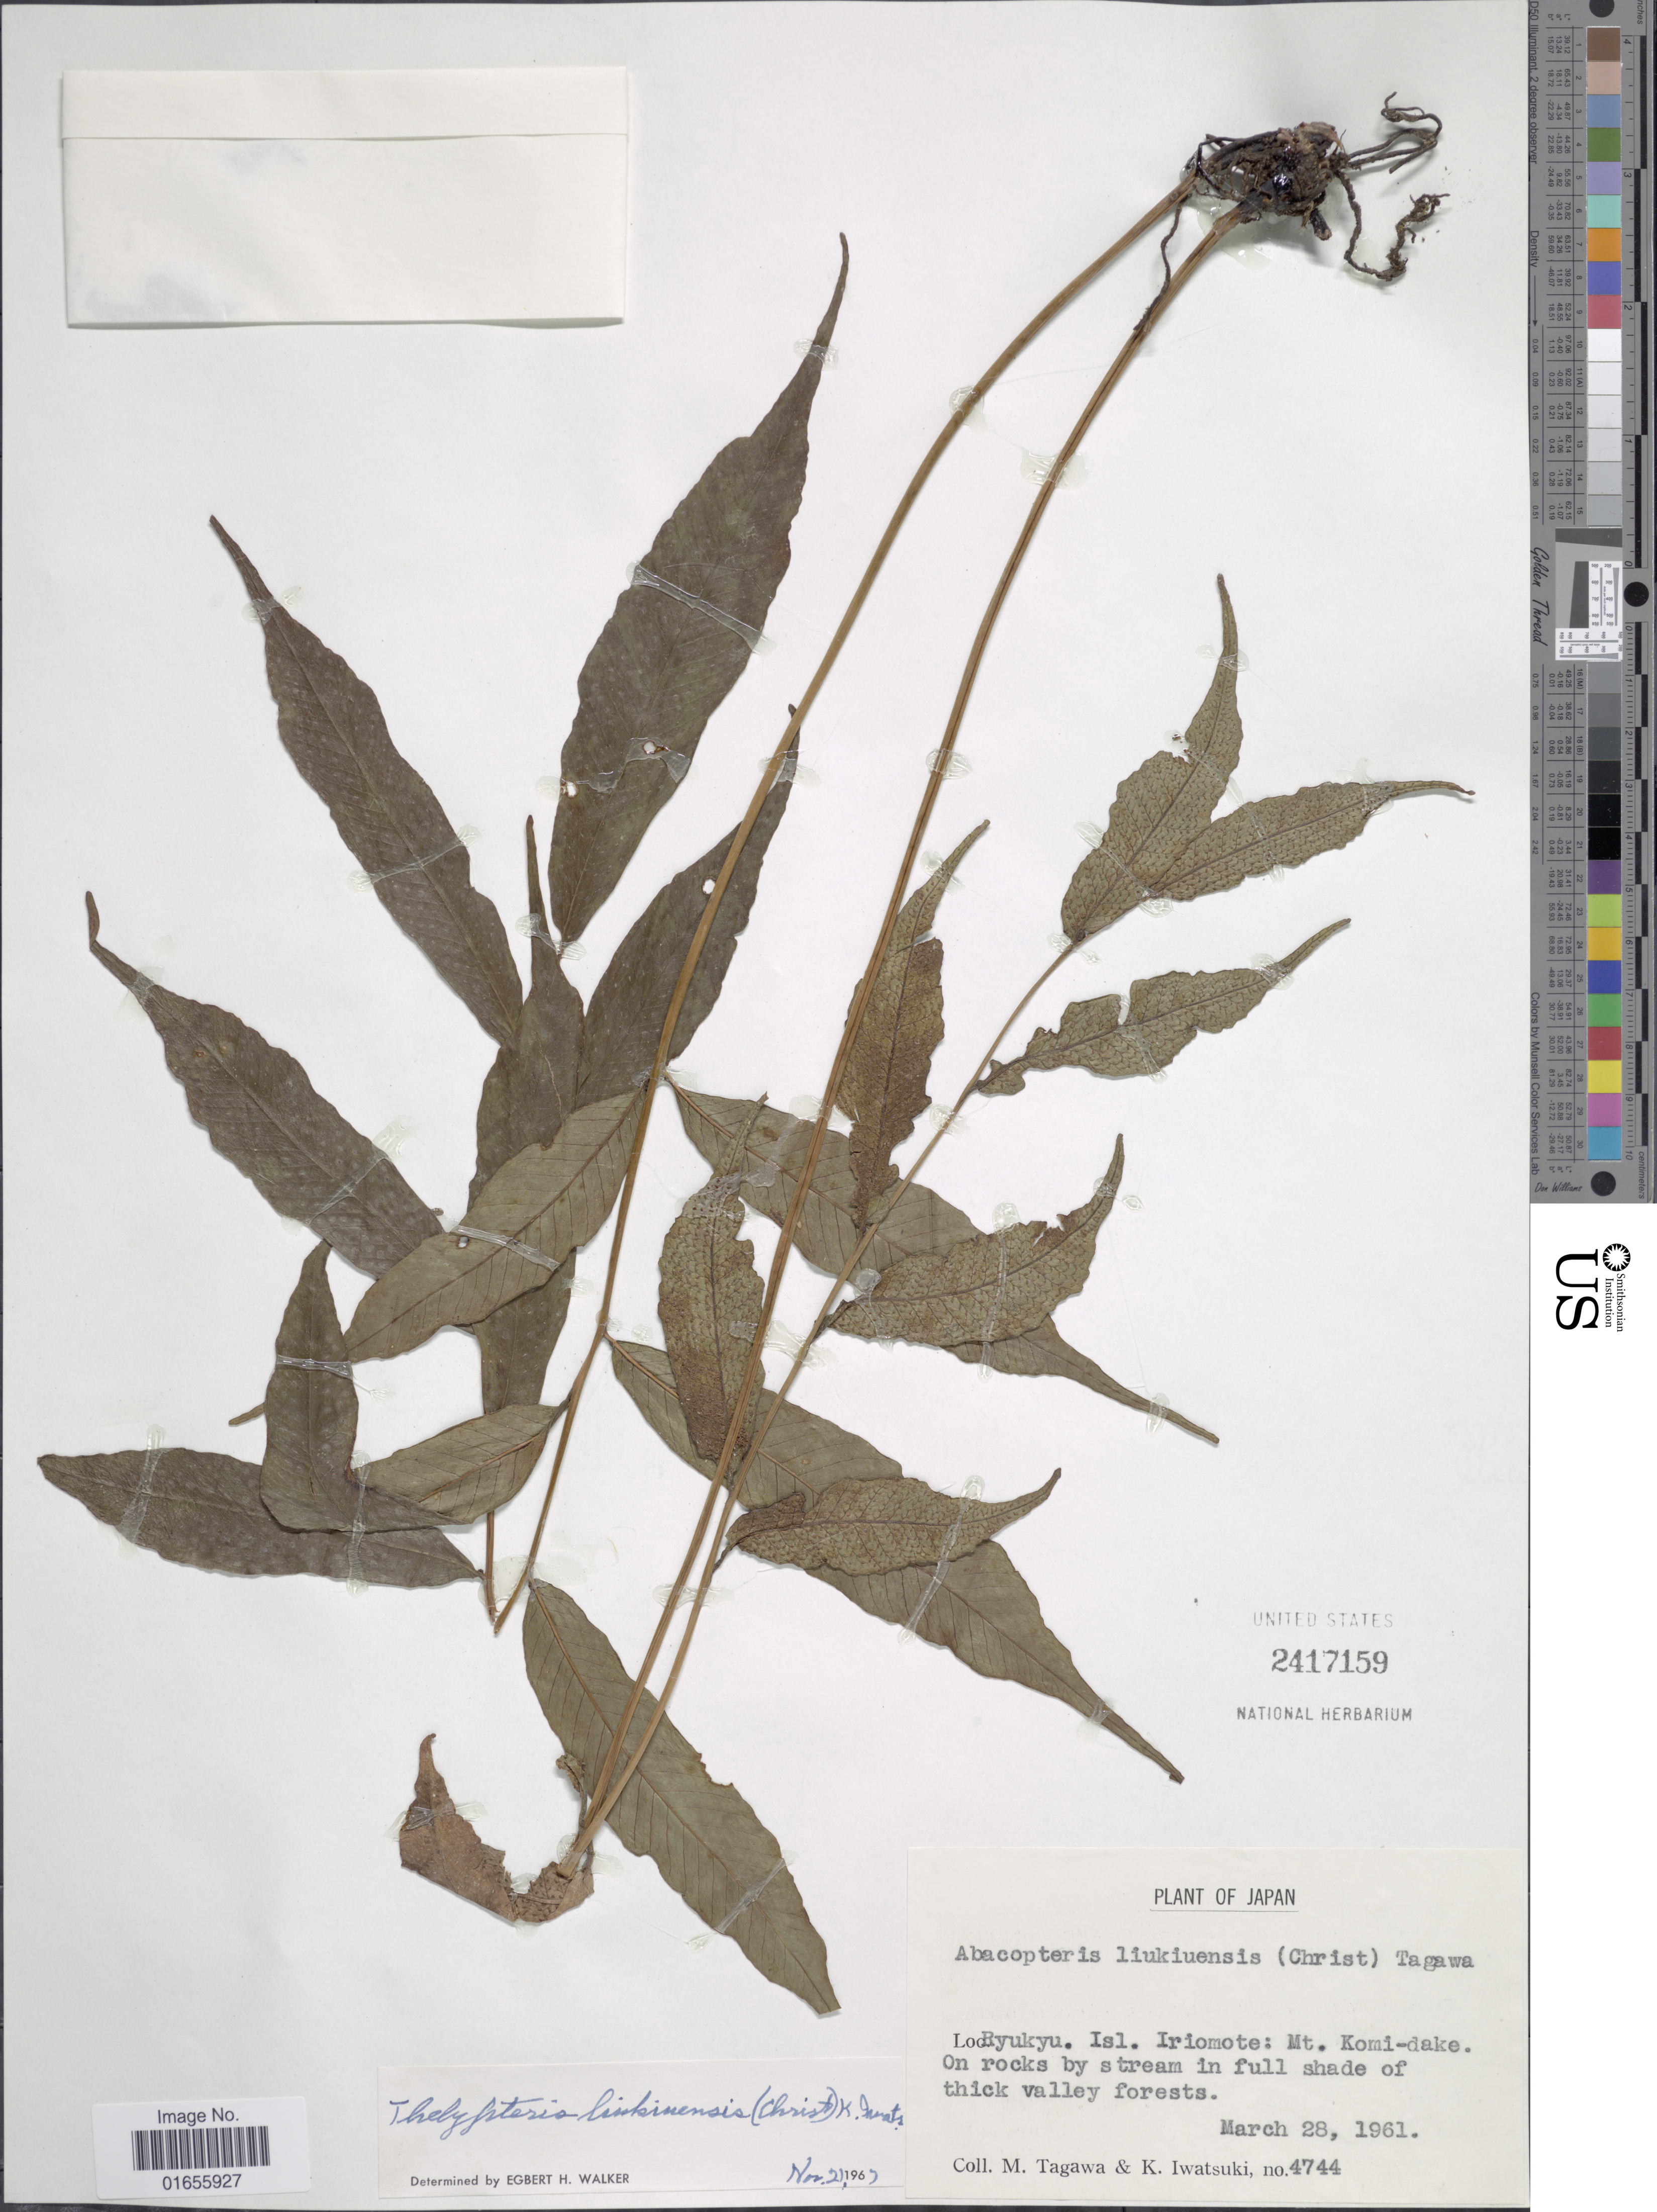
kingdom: Plantae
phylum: Tracheophyta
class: Polypodiopsida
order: Polypodiales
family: Thelypteridaceae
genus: Pronephrium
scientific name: Pronephrium liukiuense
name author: (C. Chr.) K. Iwats.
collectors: M. Tagawa & K. Iwatsuki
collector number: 4744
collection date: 1961-03-28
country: Japan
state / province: Okinawa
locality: Ryukyu. Isl. Iriomote: Mt. Komi - dake. On rocks by stream in full shade of thick valley forests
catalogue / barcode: US 2417159